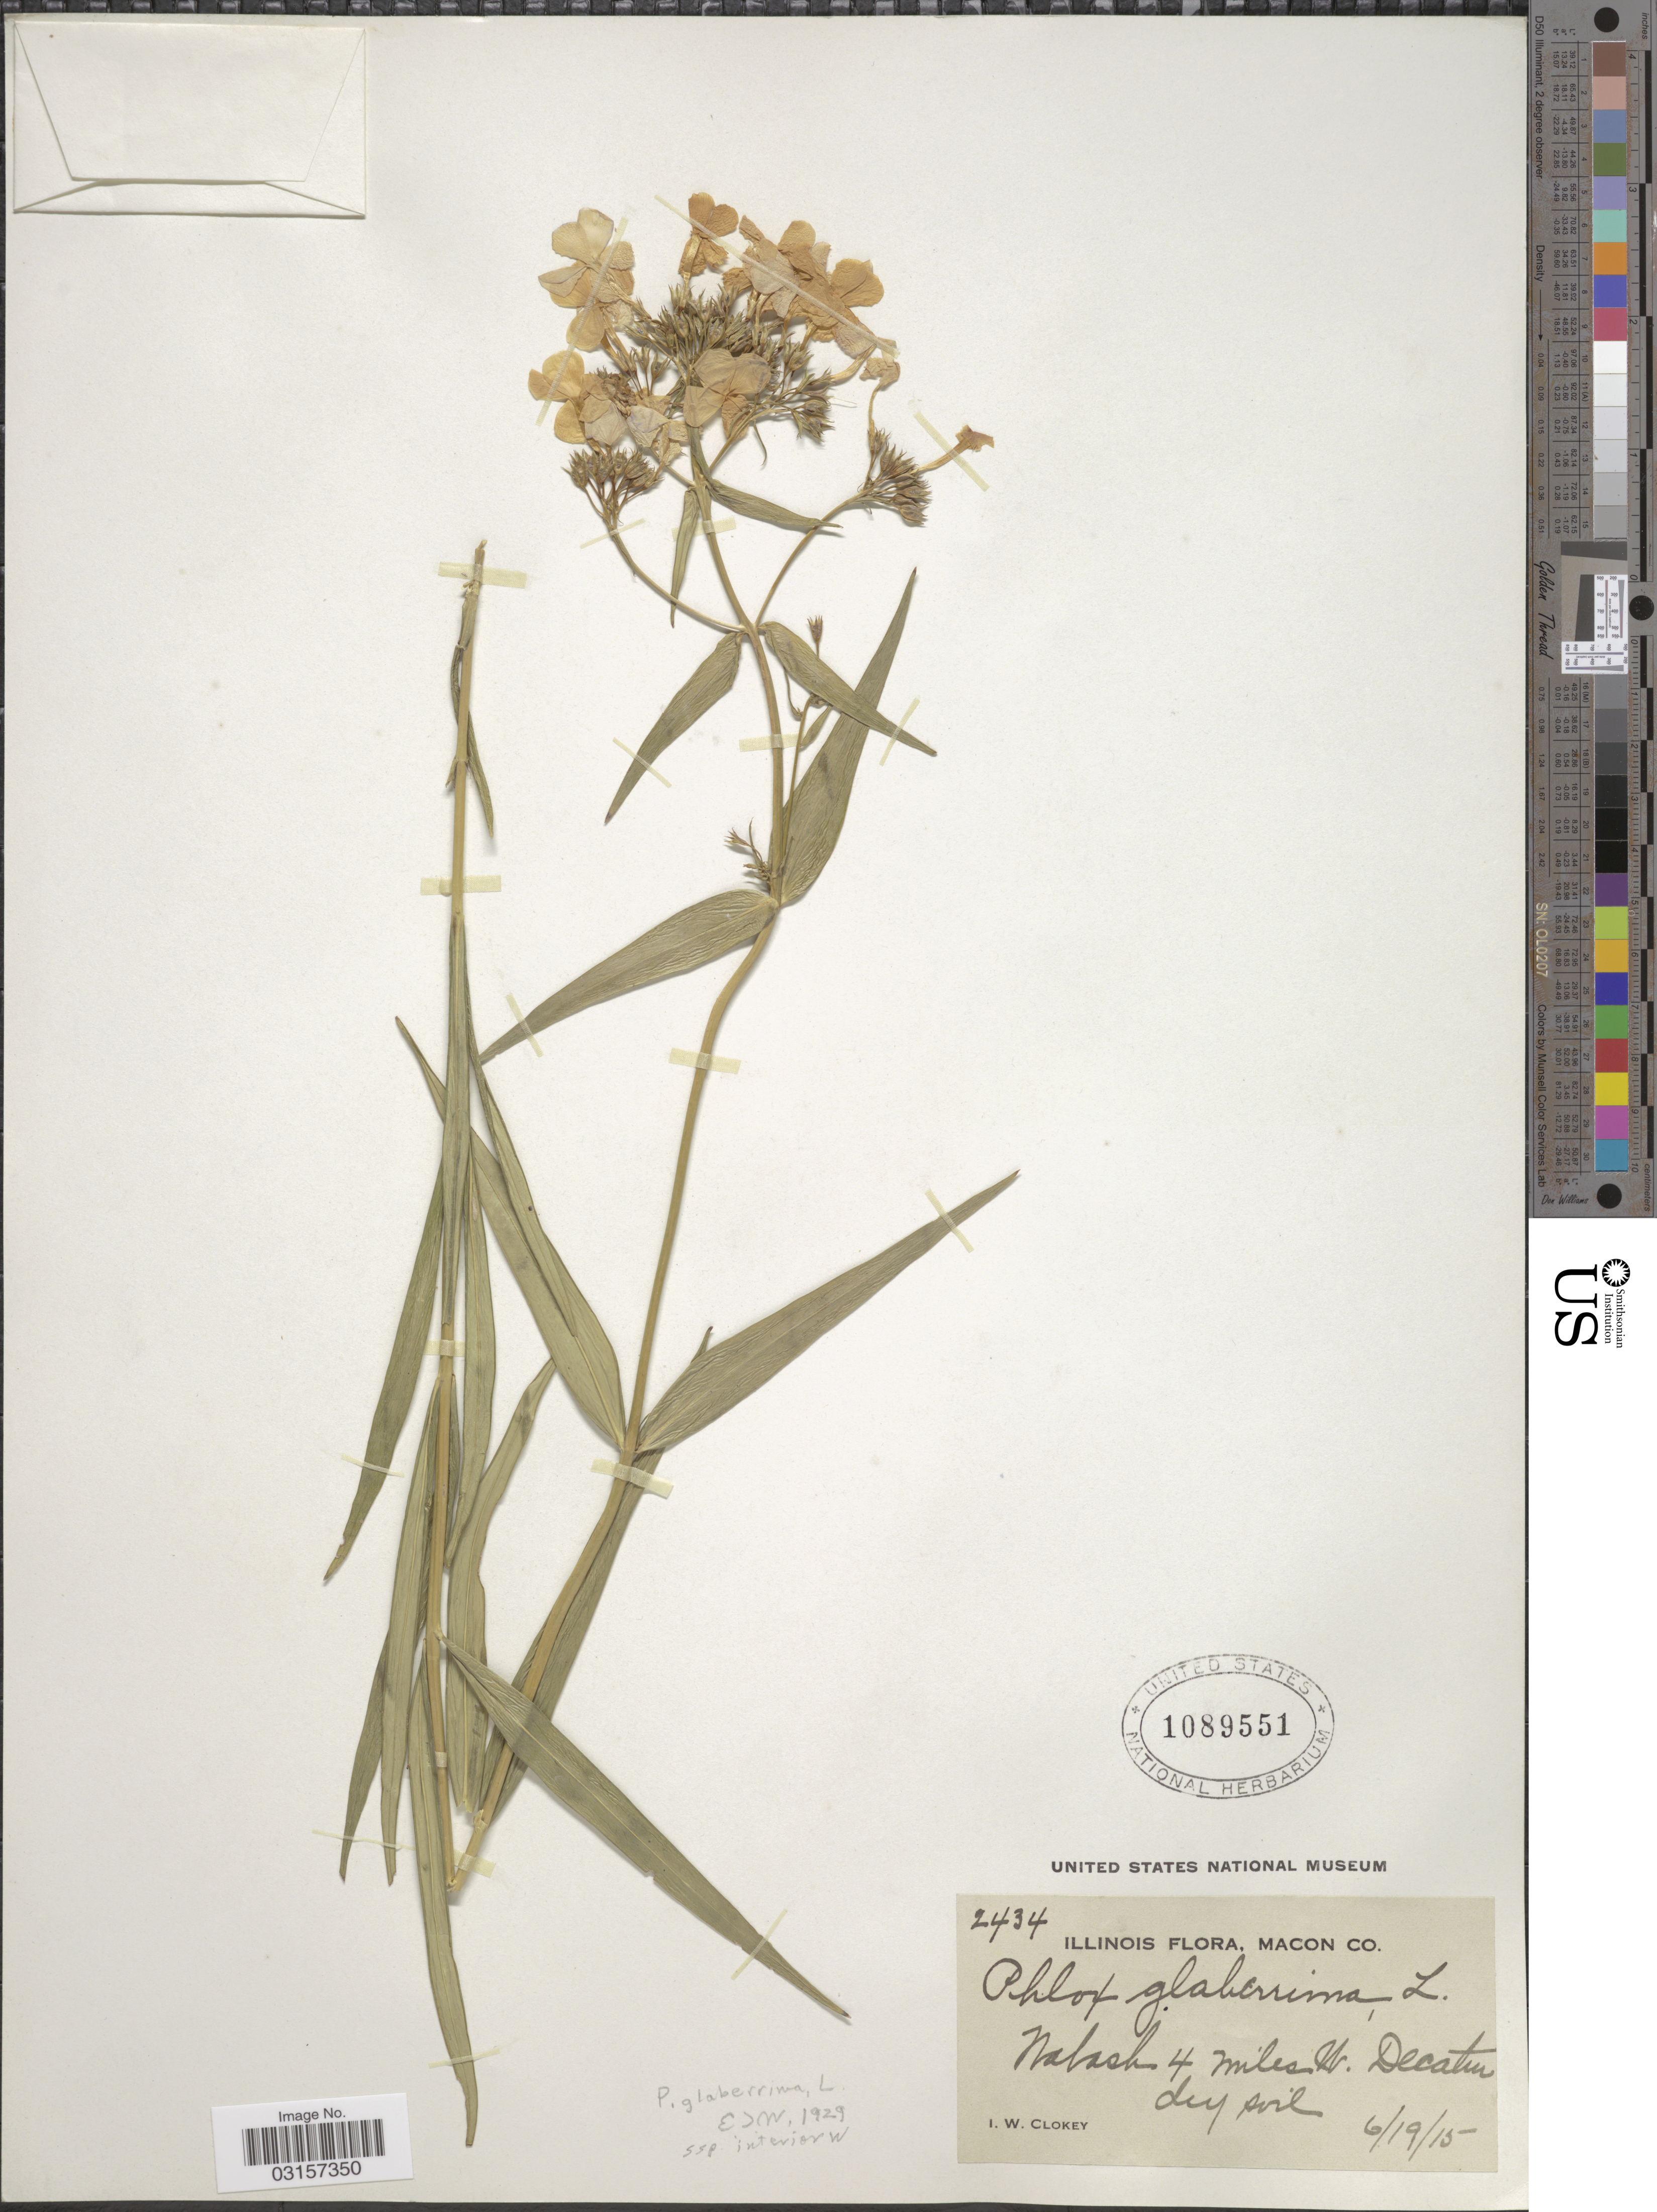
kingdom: Plantae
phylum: Tracheophyta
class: Magnoliopsida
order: Ericales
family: Polemoniaceae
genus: Phlox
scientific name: Phlox glaberrima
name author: L.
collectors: I. W. Clokey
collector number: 2434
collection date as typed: Transcribed d/m/y: 19/6/15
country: United States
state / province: Illinois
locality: Macon Co., Wabash 4 miles W. Decatur.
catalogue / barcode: US 1089551